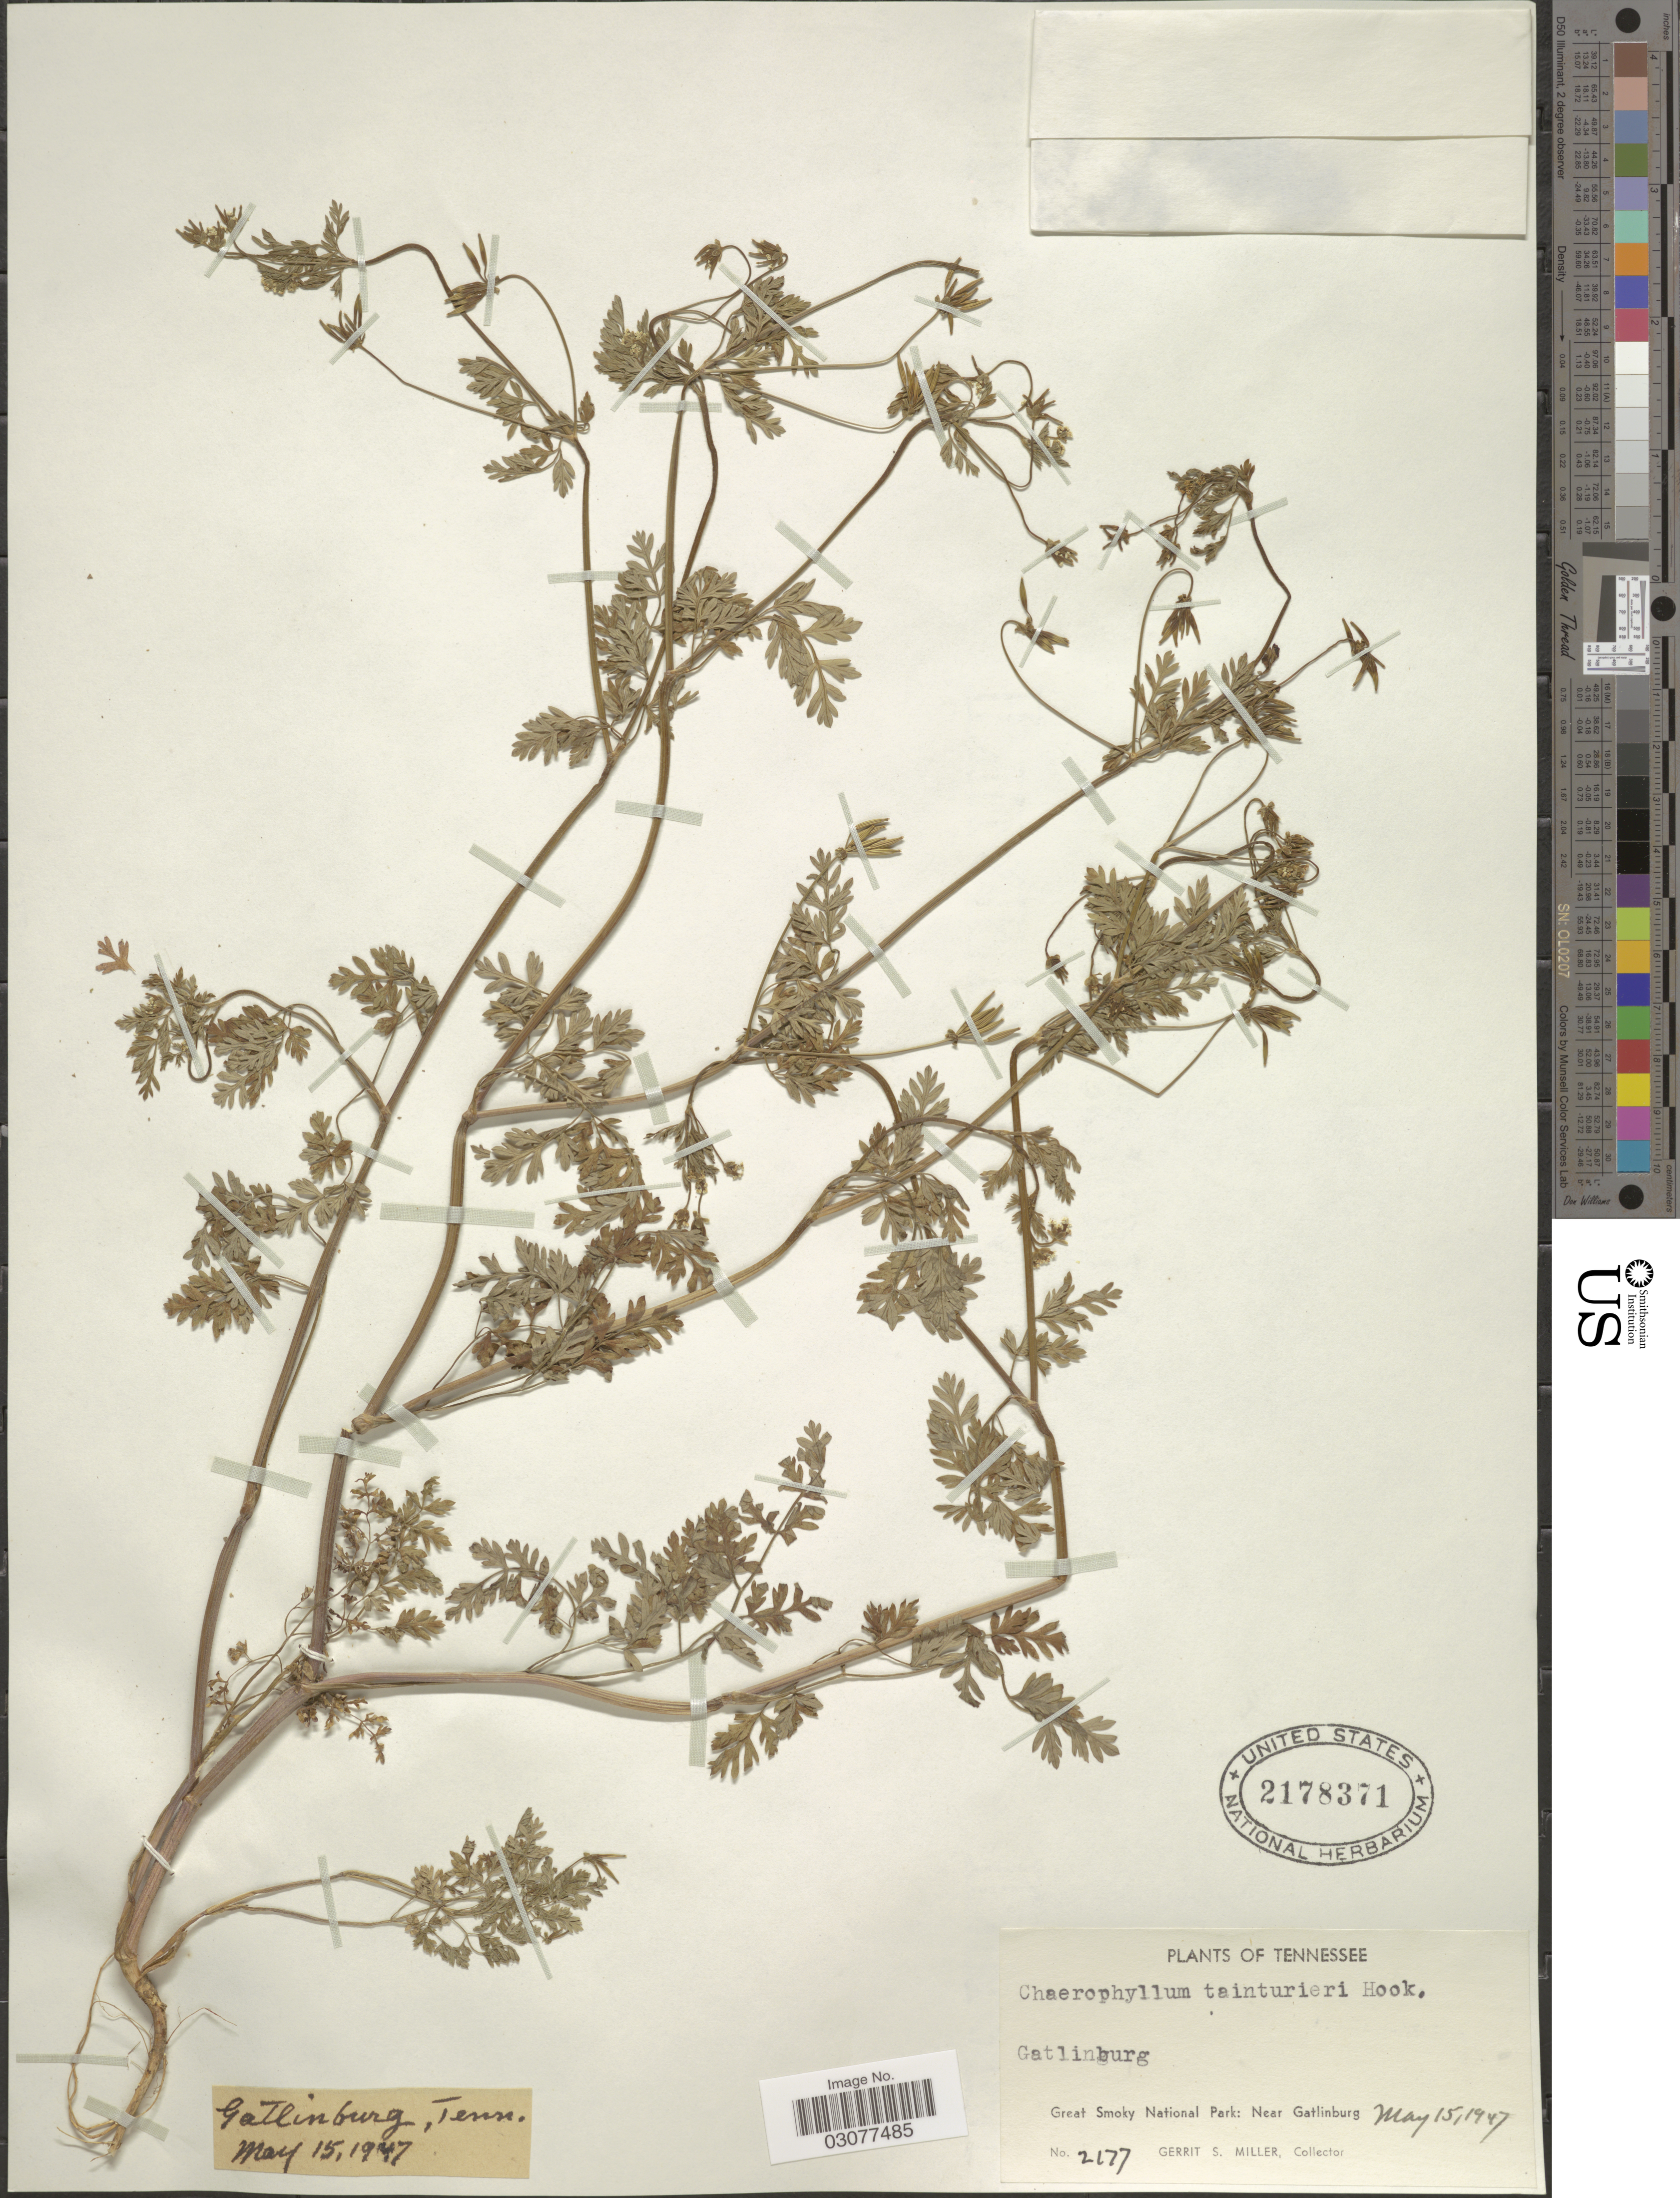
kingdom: Plantae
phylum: Tracheophyta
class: Magnoliopsida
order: Apiales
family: Apiaceae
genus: Chaerophyllum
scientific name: Chaerophyllum tainturieri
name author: Hook.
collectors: G. S. Miller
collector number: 2177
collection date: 1947-05-15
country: United States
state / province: Tennessee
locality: Gatlinburg, Great Smoky National Park: Near Gatlinburg.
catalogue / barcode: US 2178371